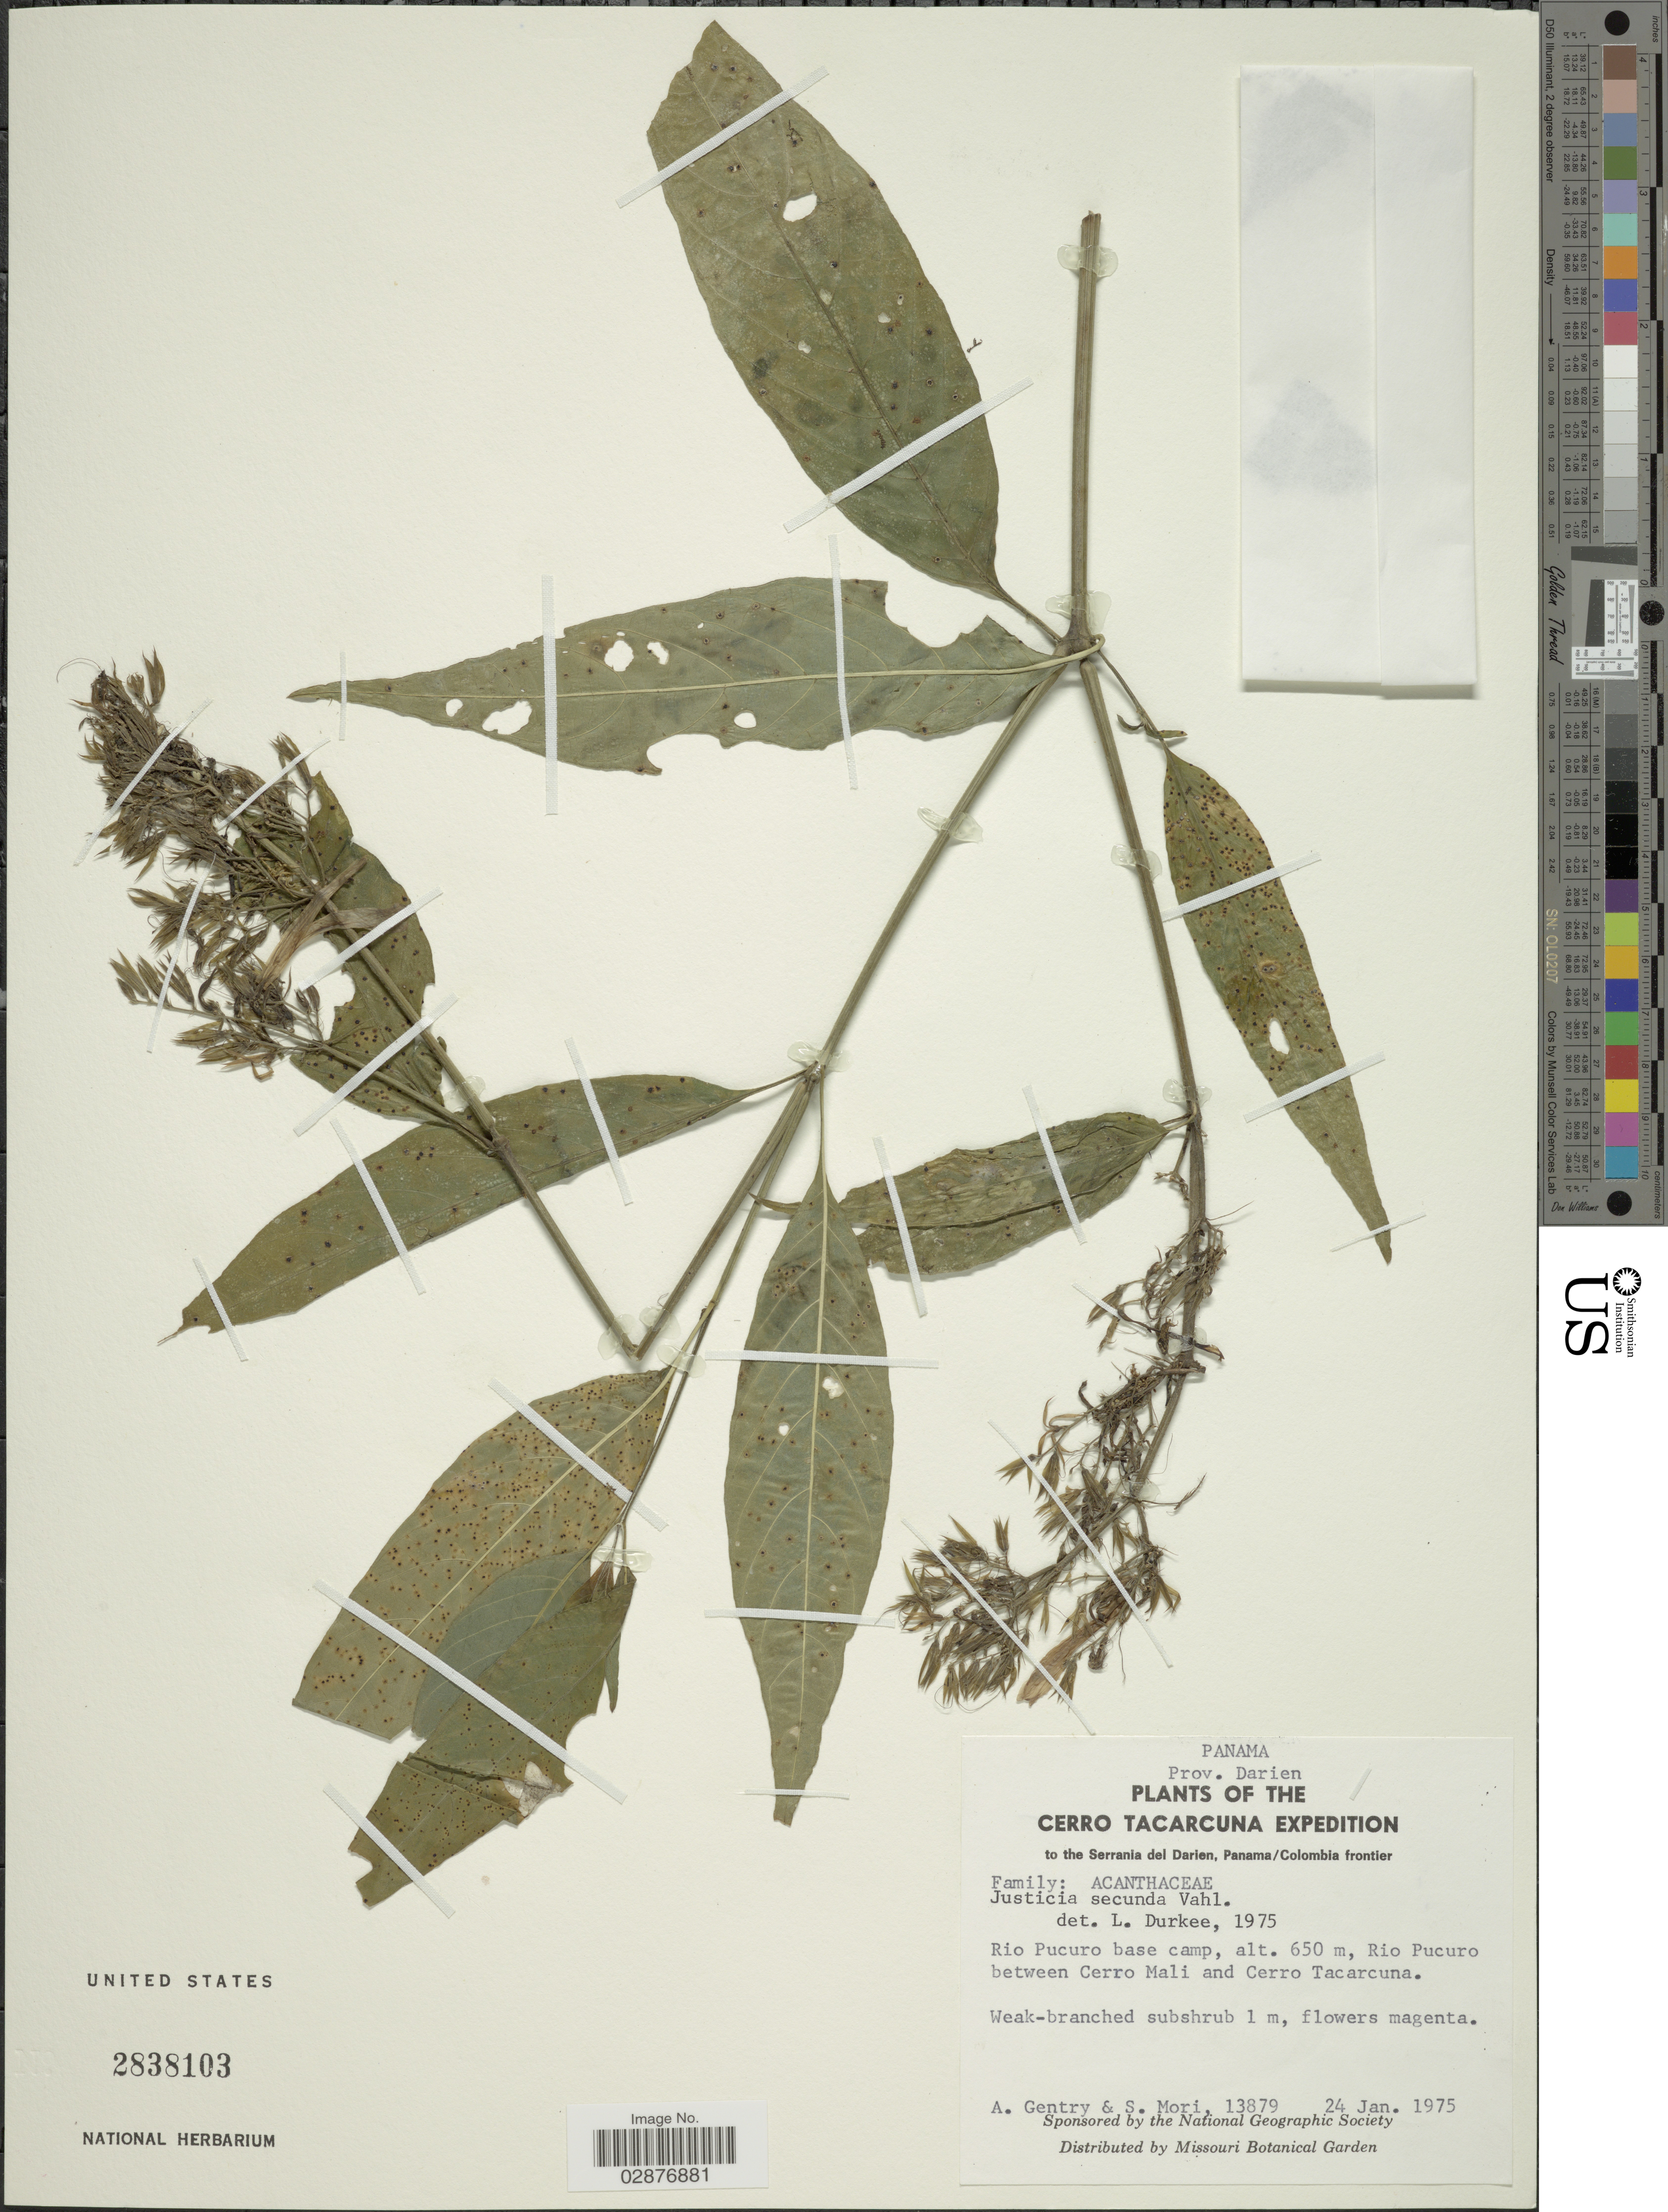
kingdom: Plantae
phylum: Tracheophyta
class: Magnoliopsida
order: Lamiales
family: Acanthaceae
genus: Justicia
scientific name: Justicia secunda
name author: Vahl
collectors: A. H. Gentry & S. Mori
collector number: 13879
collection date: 1975-01-24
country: Panama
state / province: Darién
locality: Cerro Tacarcuna, Rio Pucuro base camp, Rio Pucuro between Cerro Mali and Cerro Tacarcuna.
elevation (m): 650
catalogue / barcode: US 2838103